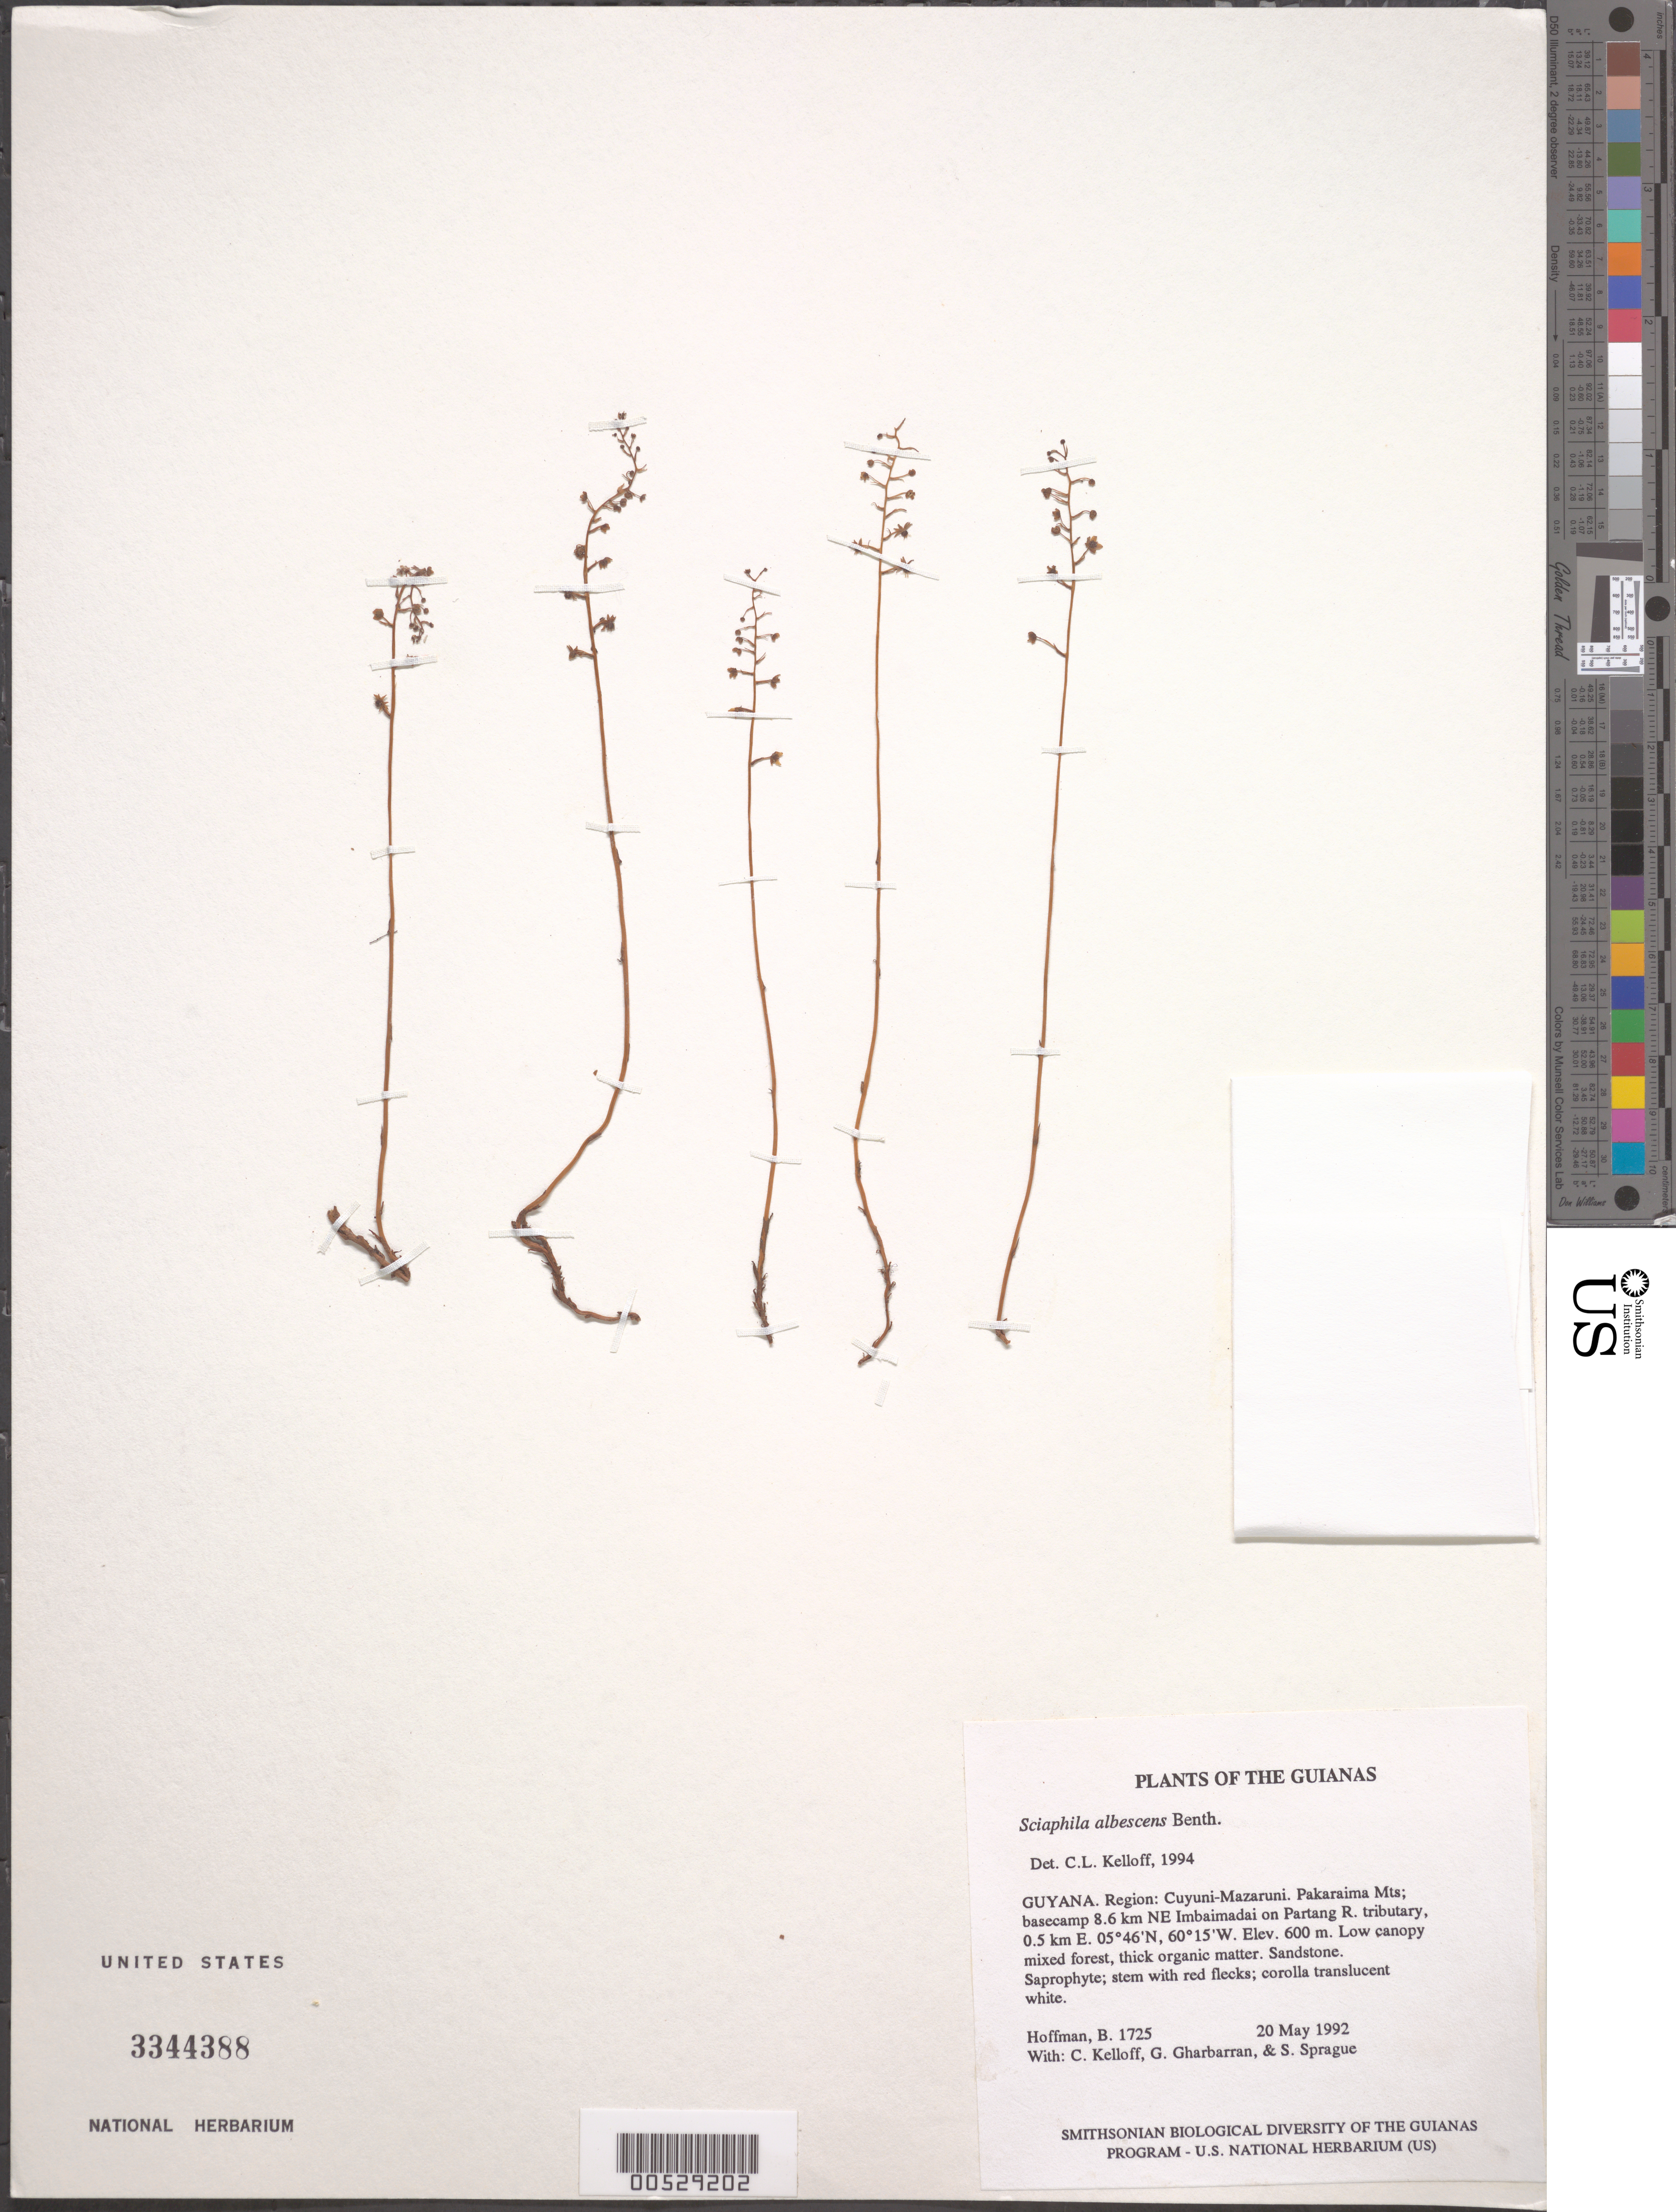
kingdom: Plantae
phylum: Tracheophyta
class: Liliopsida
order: Pandanales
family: Triuridaceae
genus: Sciaphila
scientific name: Sciaphila albescens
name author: Benth.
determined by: Kelloff, Carol L., (US), Smithsonian Institution - National Museum of Natural History (UNITED STATES)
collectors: B. Hoffman, C. L. Kelloff, G. Gharbarran & S. Sprague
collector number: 1725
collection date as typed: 20 May 1992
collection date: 1992-05-20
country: Guyana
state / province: Cuyuni-Mazaruni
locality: Pakaraima Mts; basecamp 8.6 km NE Imbaimadai on Partang River tributary, 0.5 km E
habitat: Low canopy mixed forest, thick organic matter. Sandstone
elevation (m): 600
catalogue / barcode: US 3344388